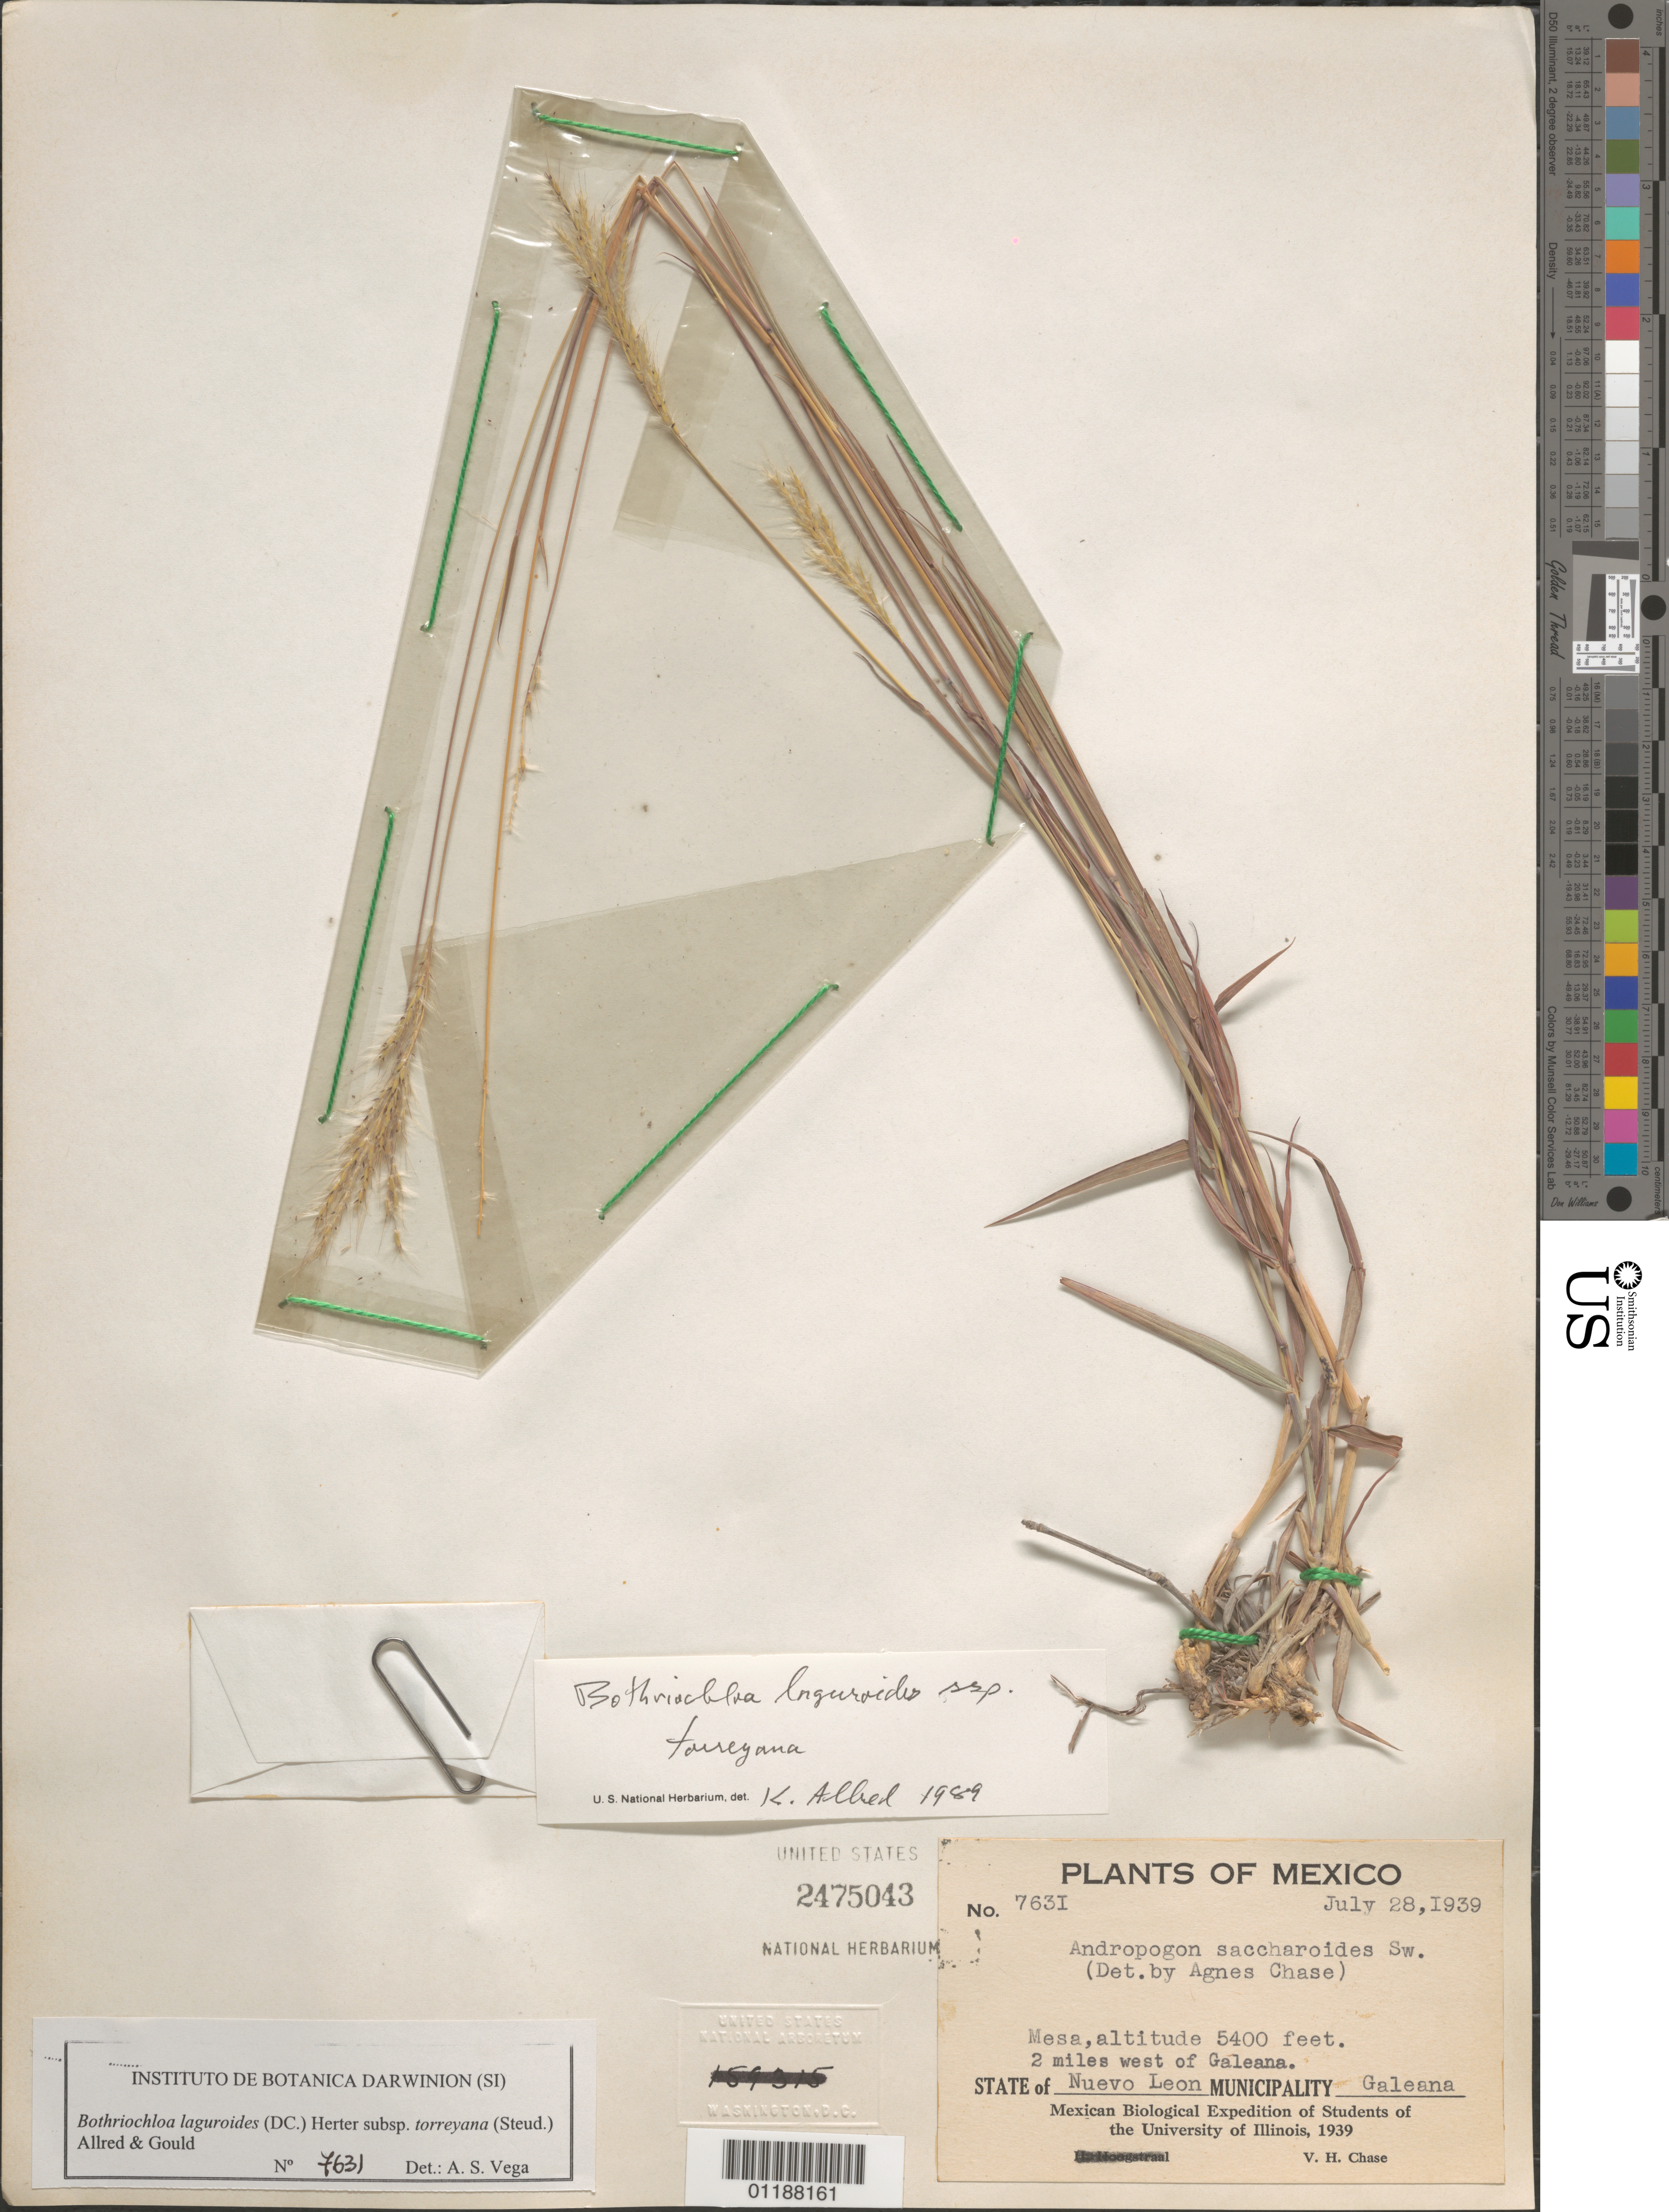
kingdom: Plantae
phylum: Tracheophyta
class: Liliopsida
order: Poales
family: Poaceae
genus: Bothriochloa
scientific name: Bothriochloa laguroides subsp. torreyana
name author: (Steud.) Allred & Gould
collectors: V. H. Chase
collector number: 7631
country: Mexico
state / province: Nuevo León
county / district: Galeana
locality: W of Galeana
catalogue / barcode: US 2475043